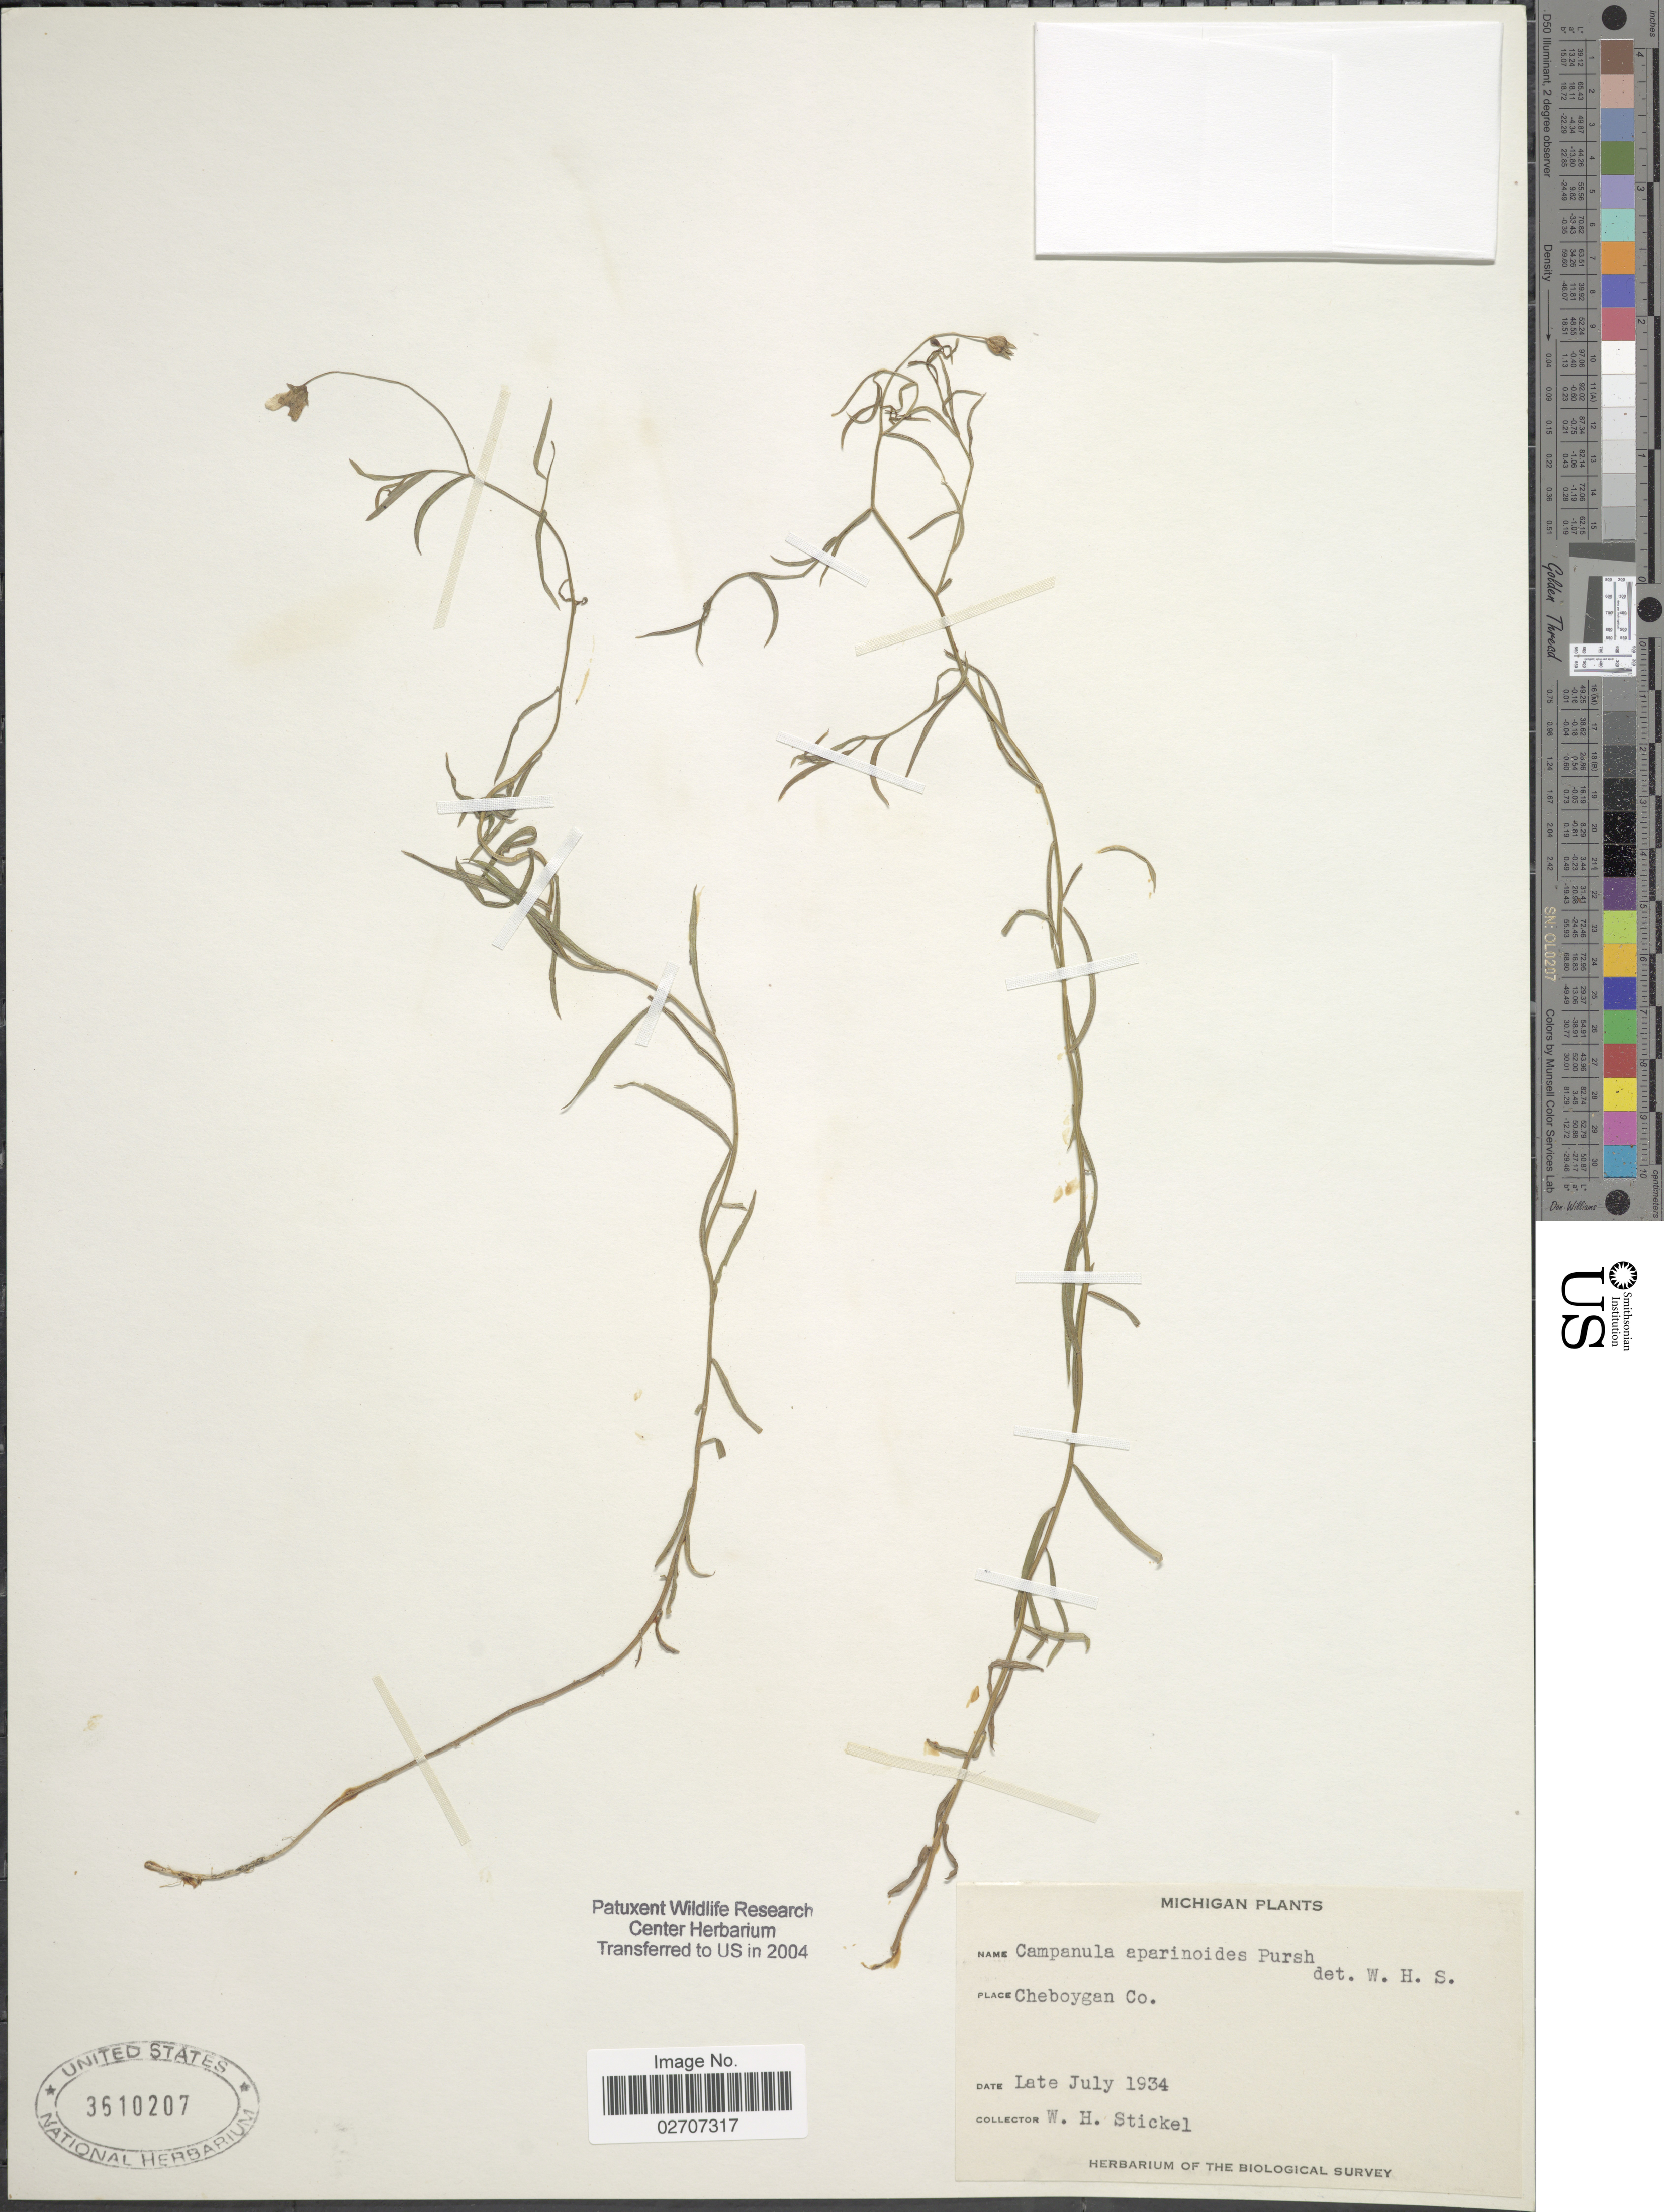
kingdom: Plantae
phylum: Tracheophyta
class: Magnoliopsida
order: Asterales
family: Campanulaceae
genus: Campanula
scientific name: Campanula aparinoides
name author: Pursh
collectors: W. Stickel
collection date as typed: Late July 1934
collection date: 1934-07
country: United States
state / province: Michigan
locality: Cheboygan Co.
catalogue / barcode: US 3610207